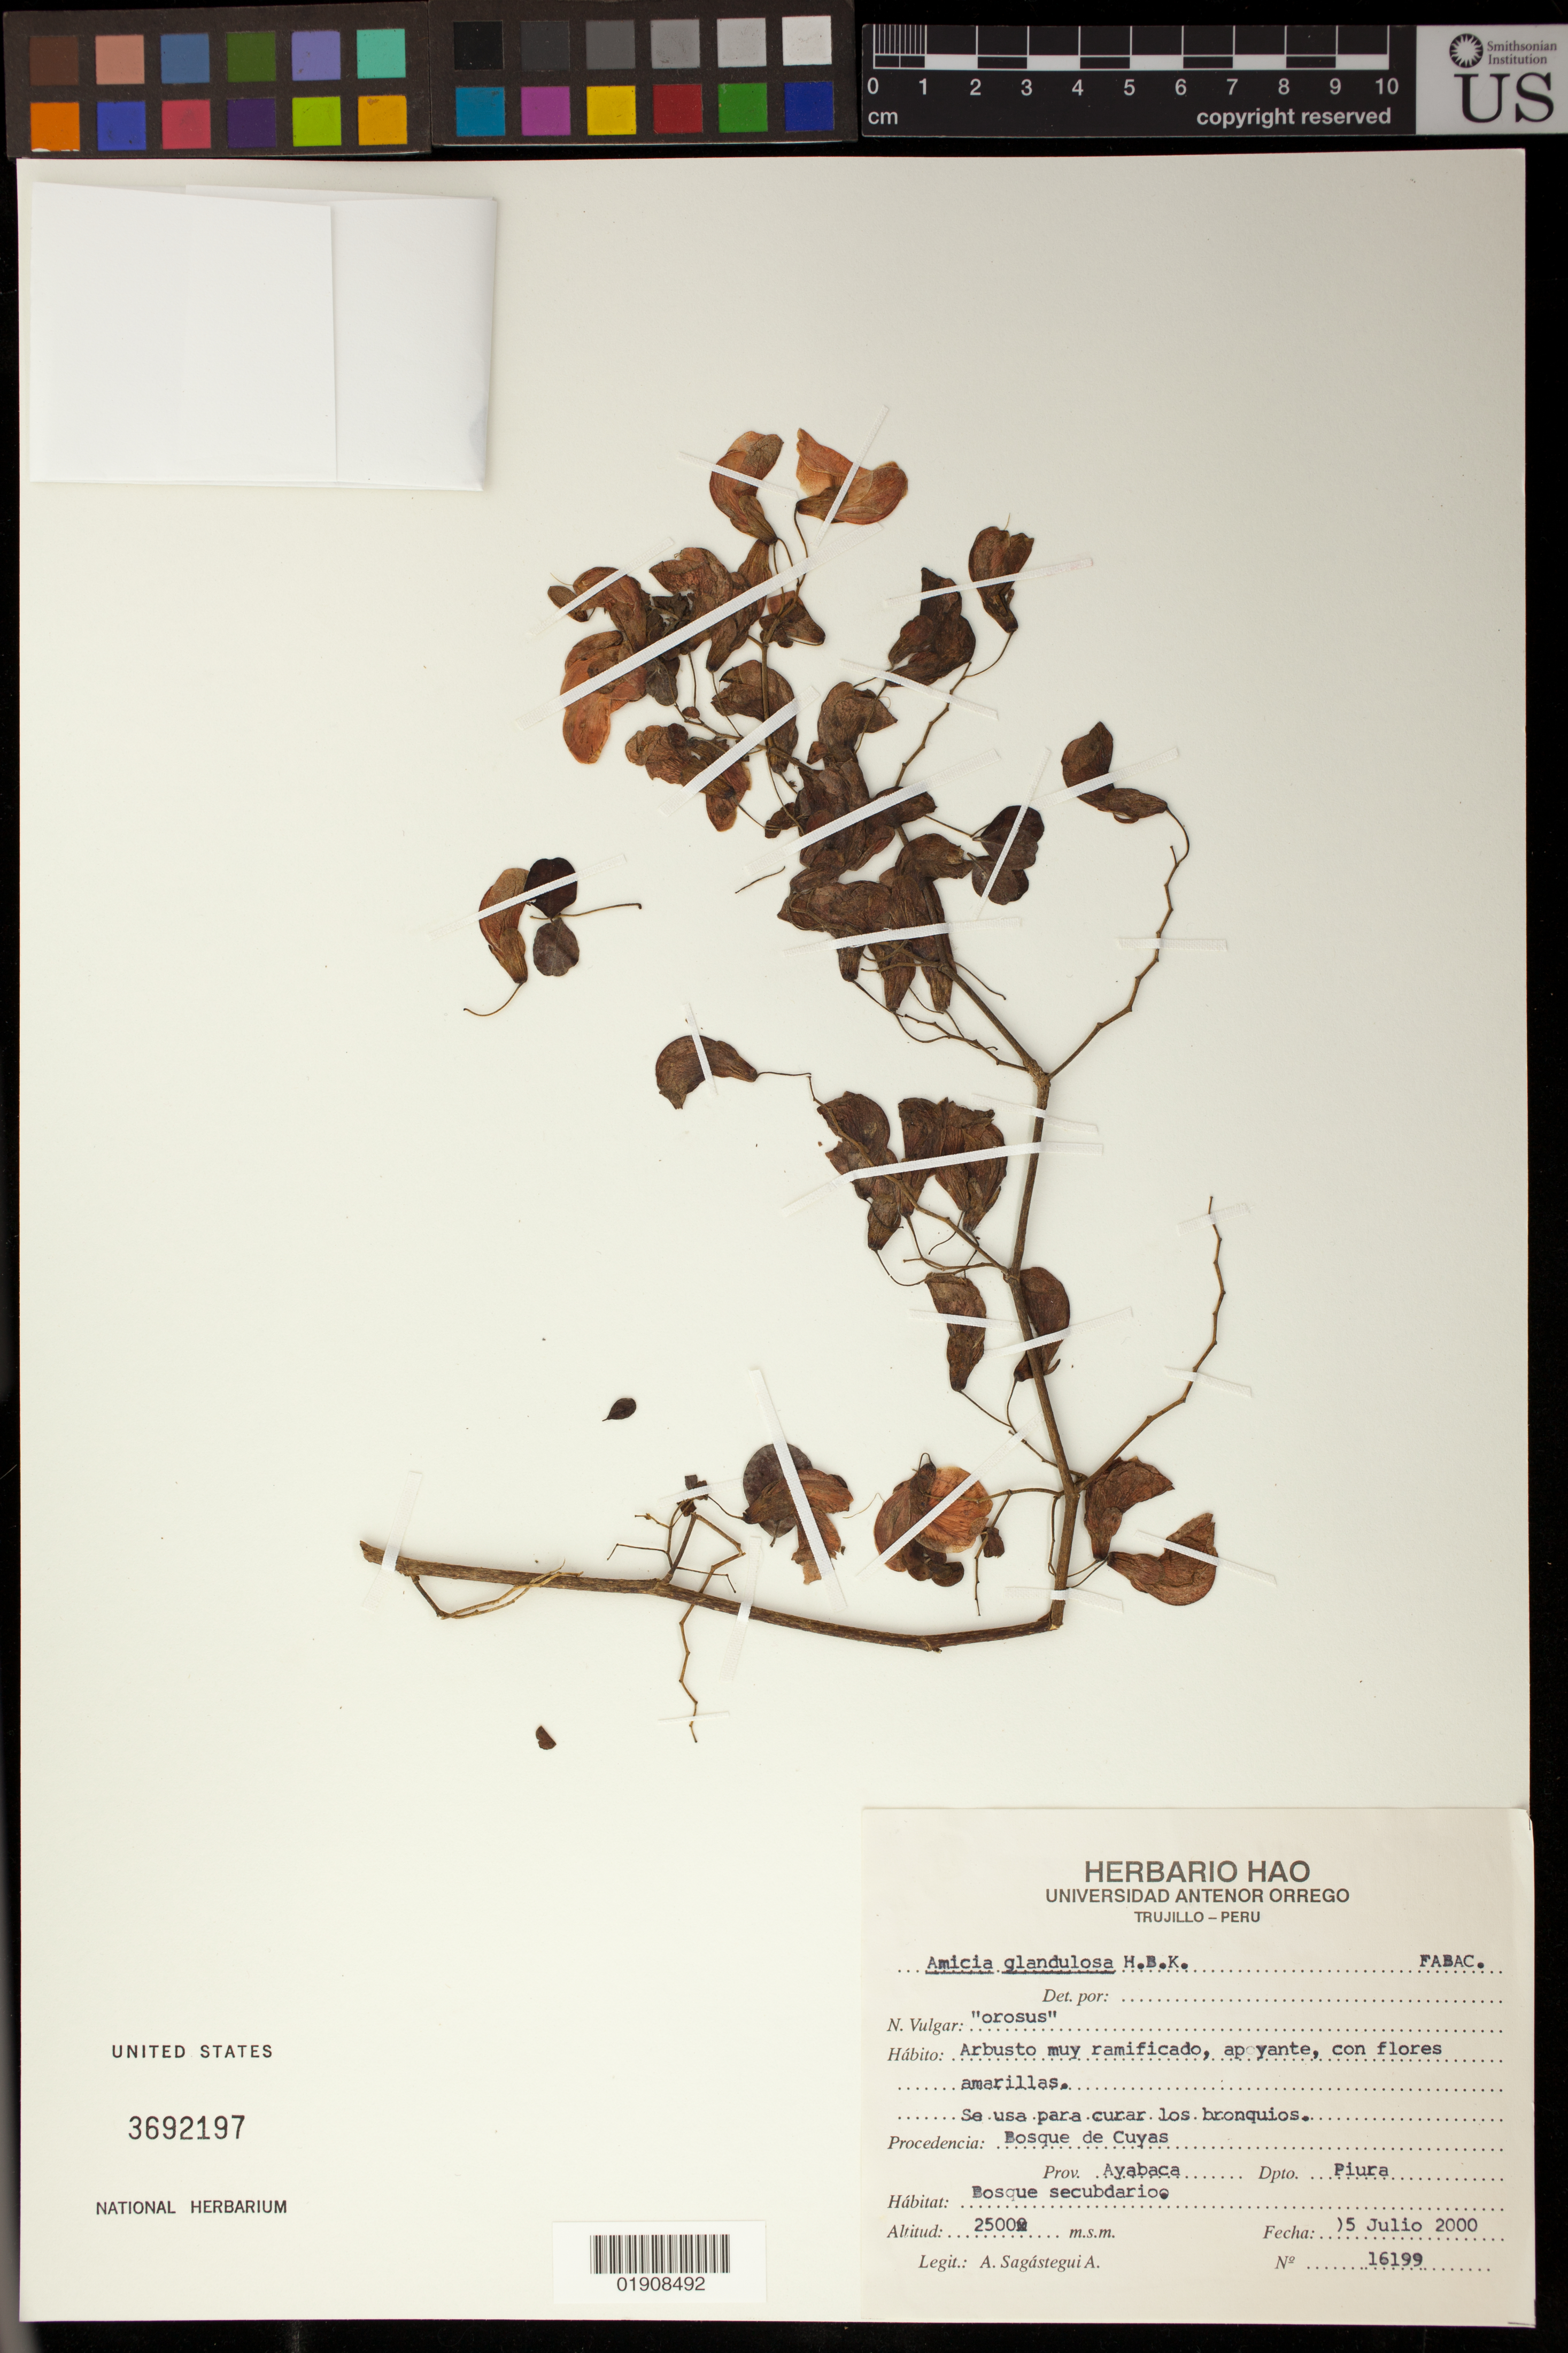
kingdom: Plantae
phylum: Tracheophyta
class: Magnoliopsida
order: Fabales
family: Fabaceae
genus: Amicia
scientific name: Amicia glandulosa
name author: Kunth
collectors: A. Sagástegui A.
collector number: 16199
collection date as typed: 5 Julio 2000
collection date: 2000-07-05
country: Peru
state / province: Piura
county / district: Ayabaca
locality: Bosque de Cuyas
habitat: Bosque secundario.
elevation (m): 2500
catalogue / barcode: US 3692197